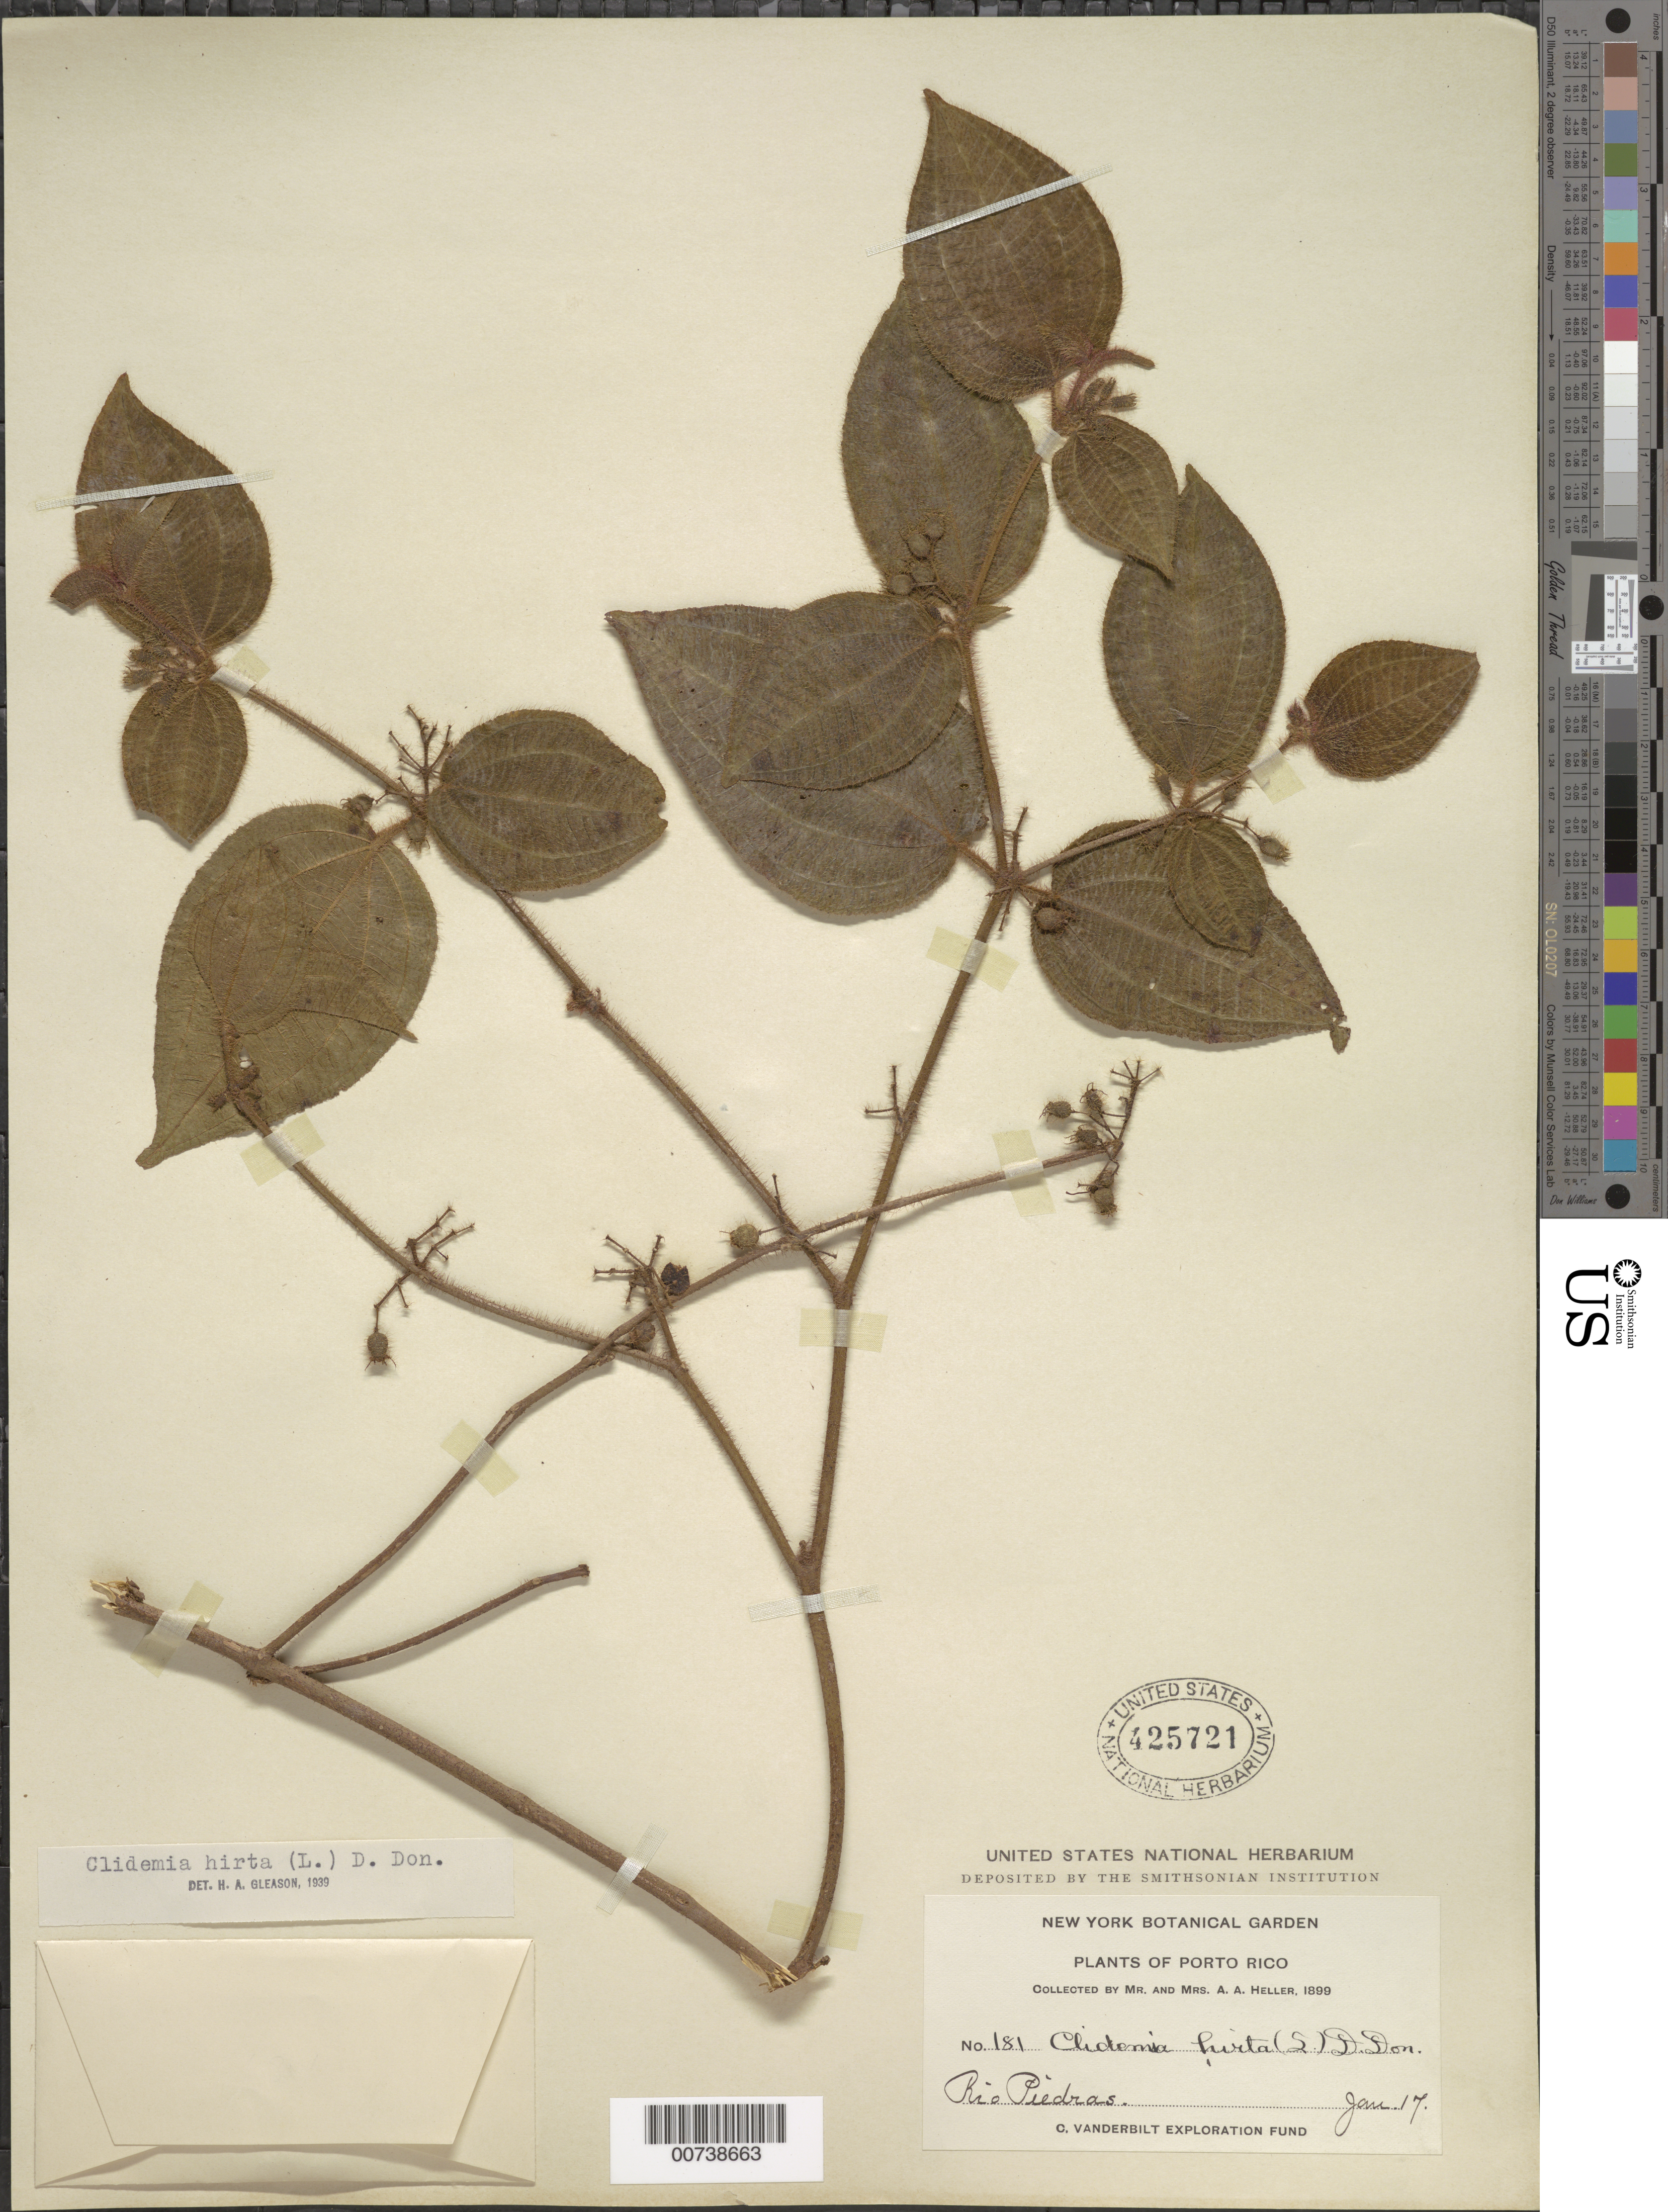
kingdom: Plantae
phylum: Tracheophyta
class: Magnoliopsida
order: Myrtales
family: Melastomataceae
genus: Clidemia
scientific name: Clidemia hirta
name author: (L.) D. Don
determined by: Gleason, H. A.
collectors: A. A. Heller & E. G. Heller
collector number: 181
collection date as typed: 17 Jan 1899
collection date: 1899-01-17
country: Puerto Rico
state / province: San Juan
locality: Rio Piedras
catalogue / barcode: US 425721